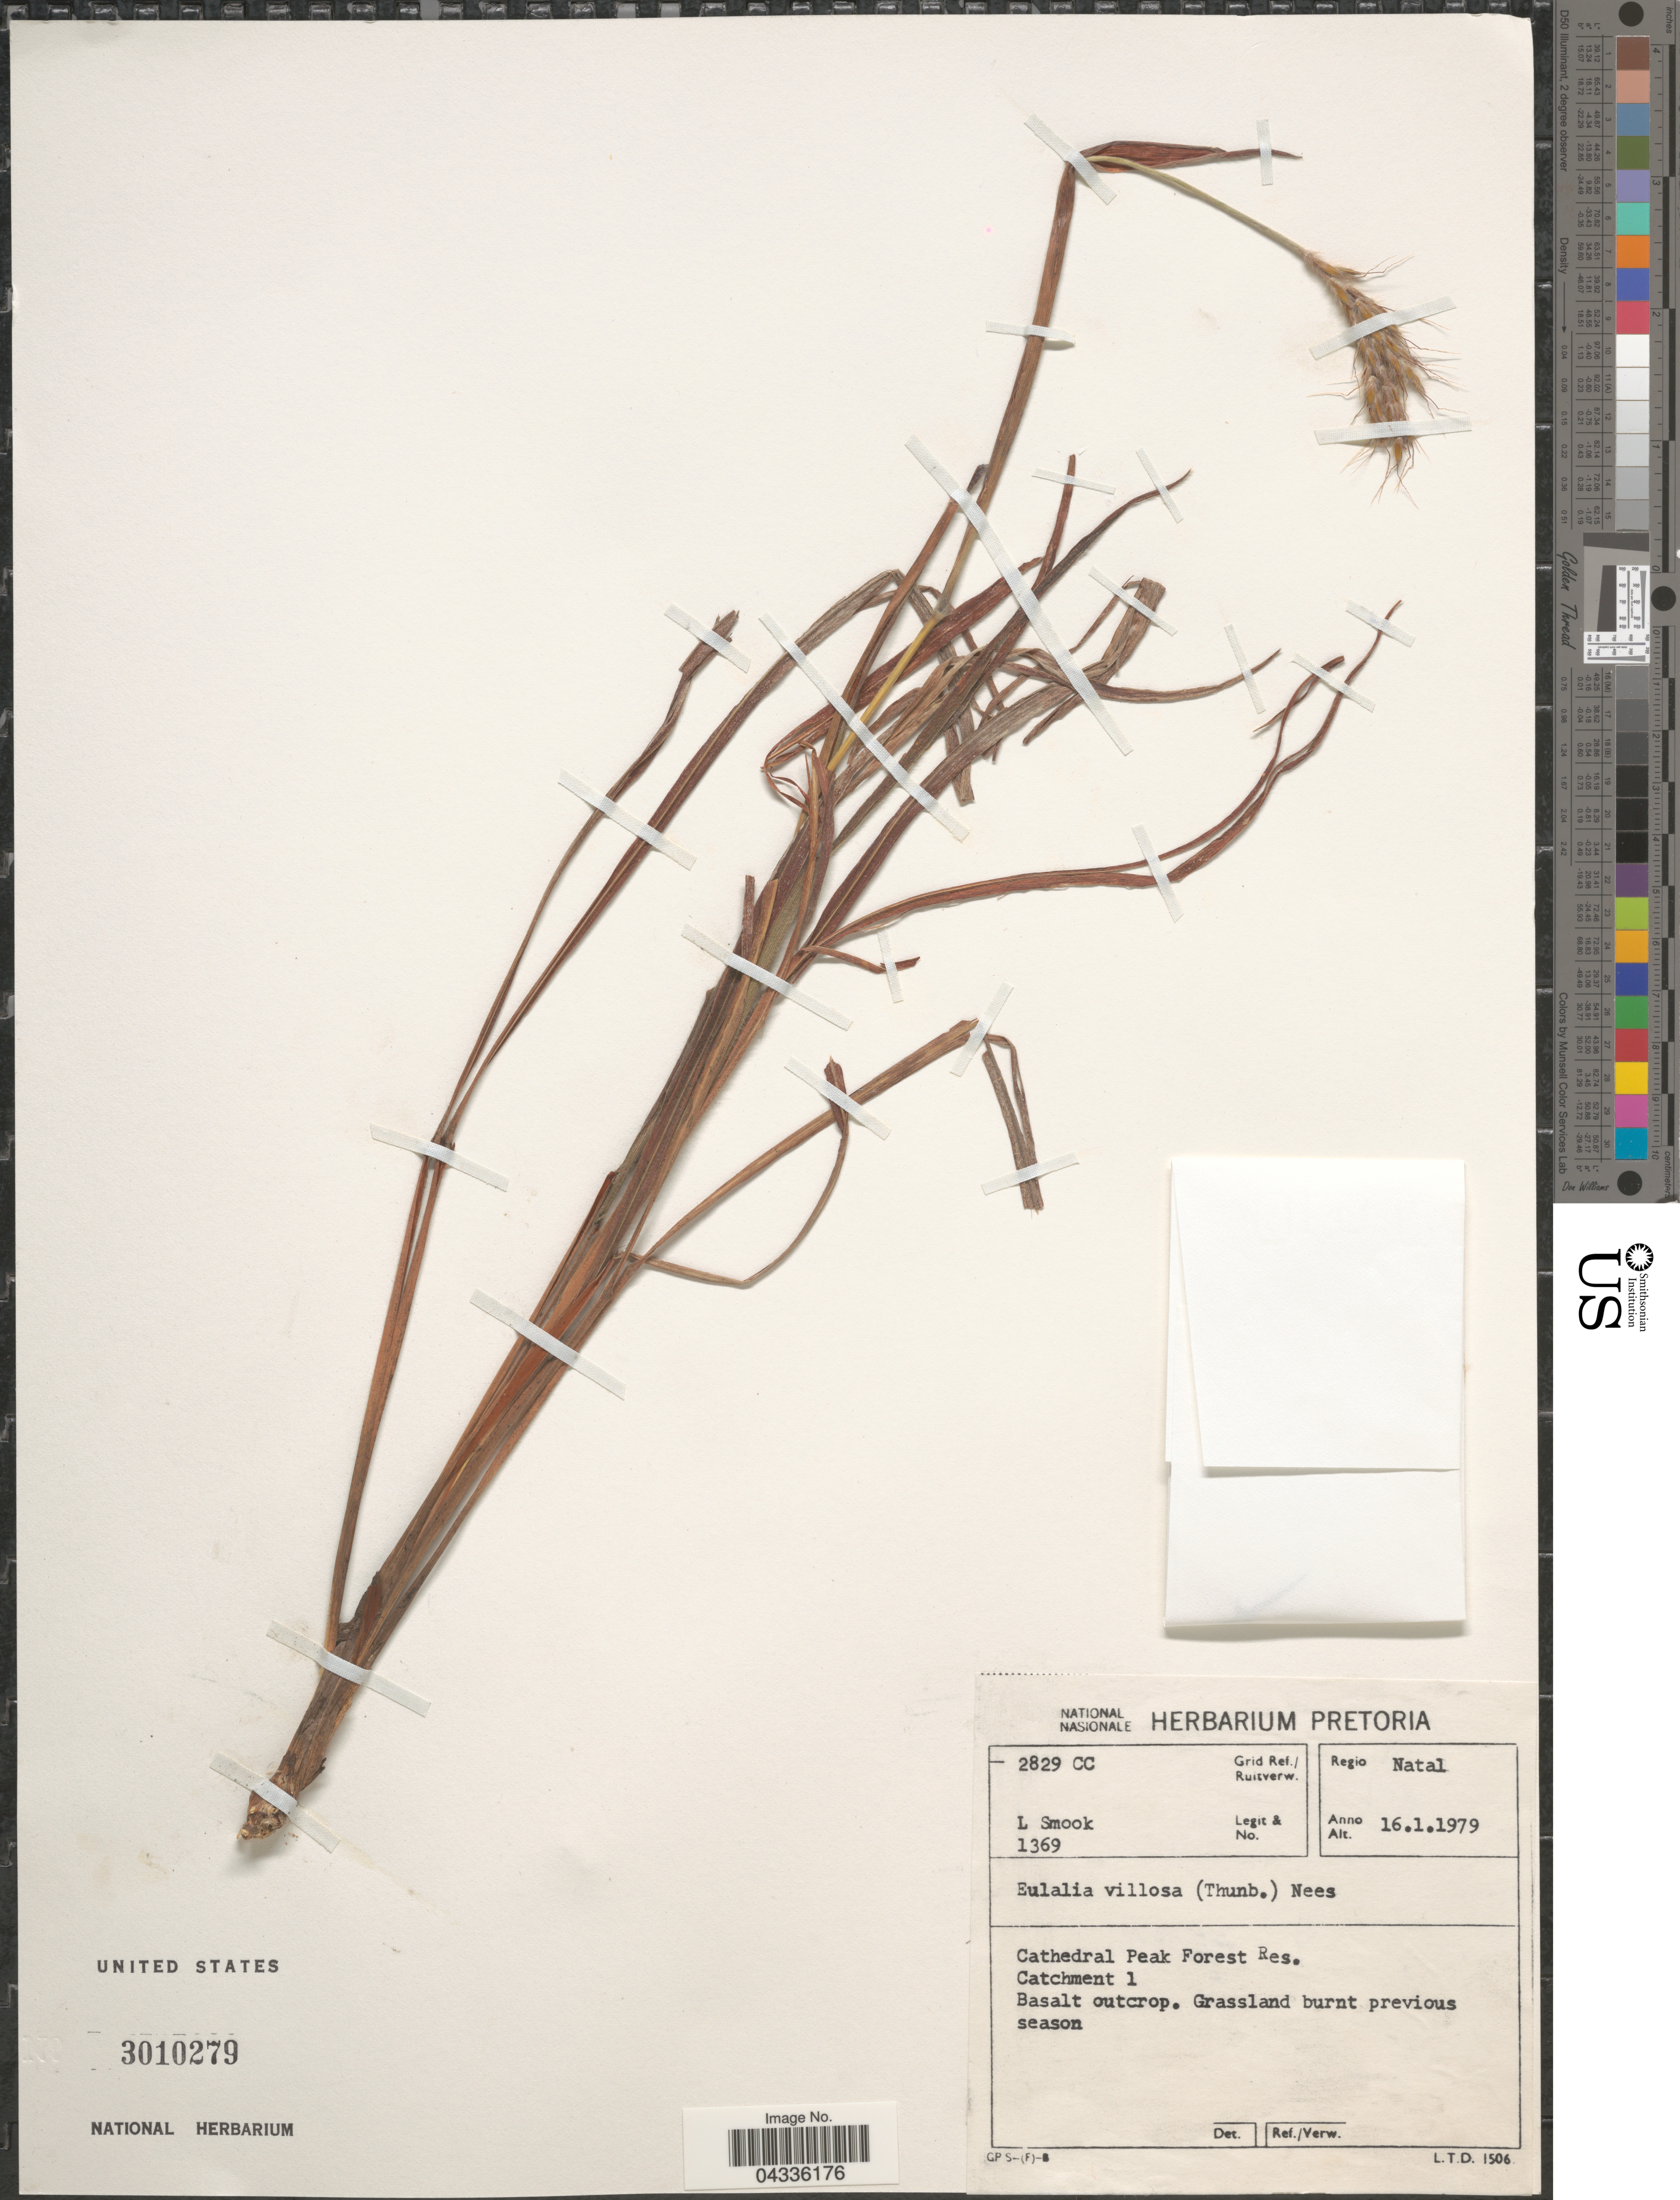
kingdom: Plantae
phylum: Tracheophyta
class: Liliopsida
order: Poales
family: Poaceae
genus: Eulalia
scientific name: Eulalia villosa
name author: (Thunb.) Nees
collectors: L. Smook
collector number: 1369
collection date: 1979-01-16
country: South Africa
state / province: KwaZulu-Natal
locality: Grid Ref./ Ruitverw. 2829 CC. Regio Natal. Cathedral Peak Forest Res. Catchment 1.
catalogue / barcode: US 3010279